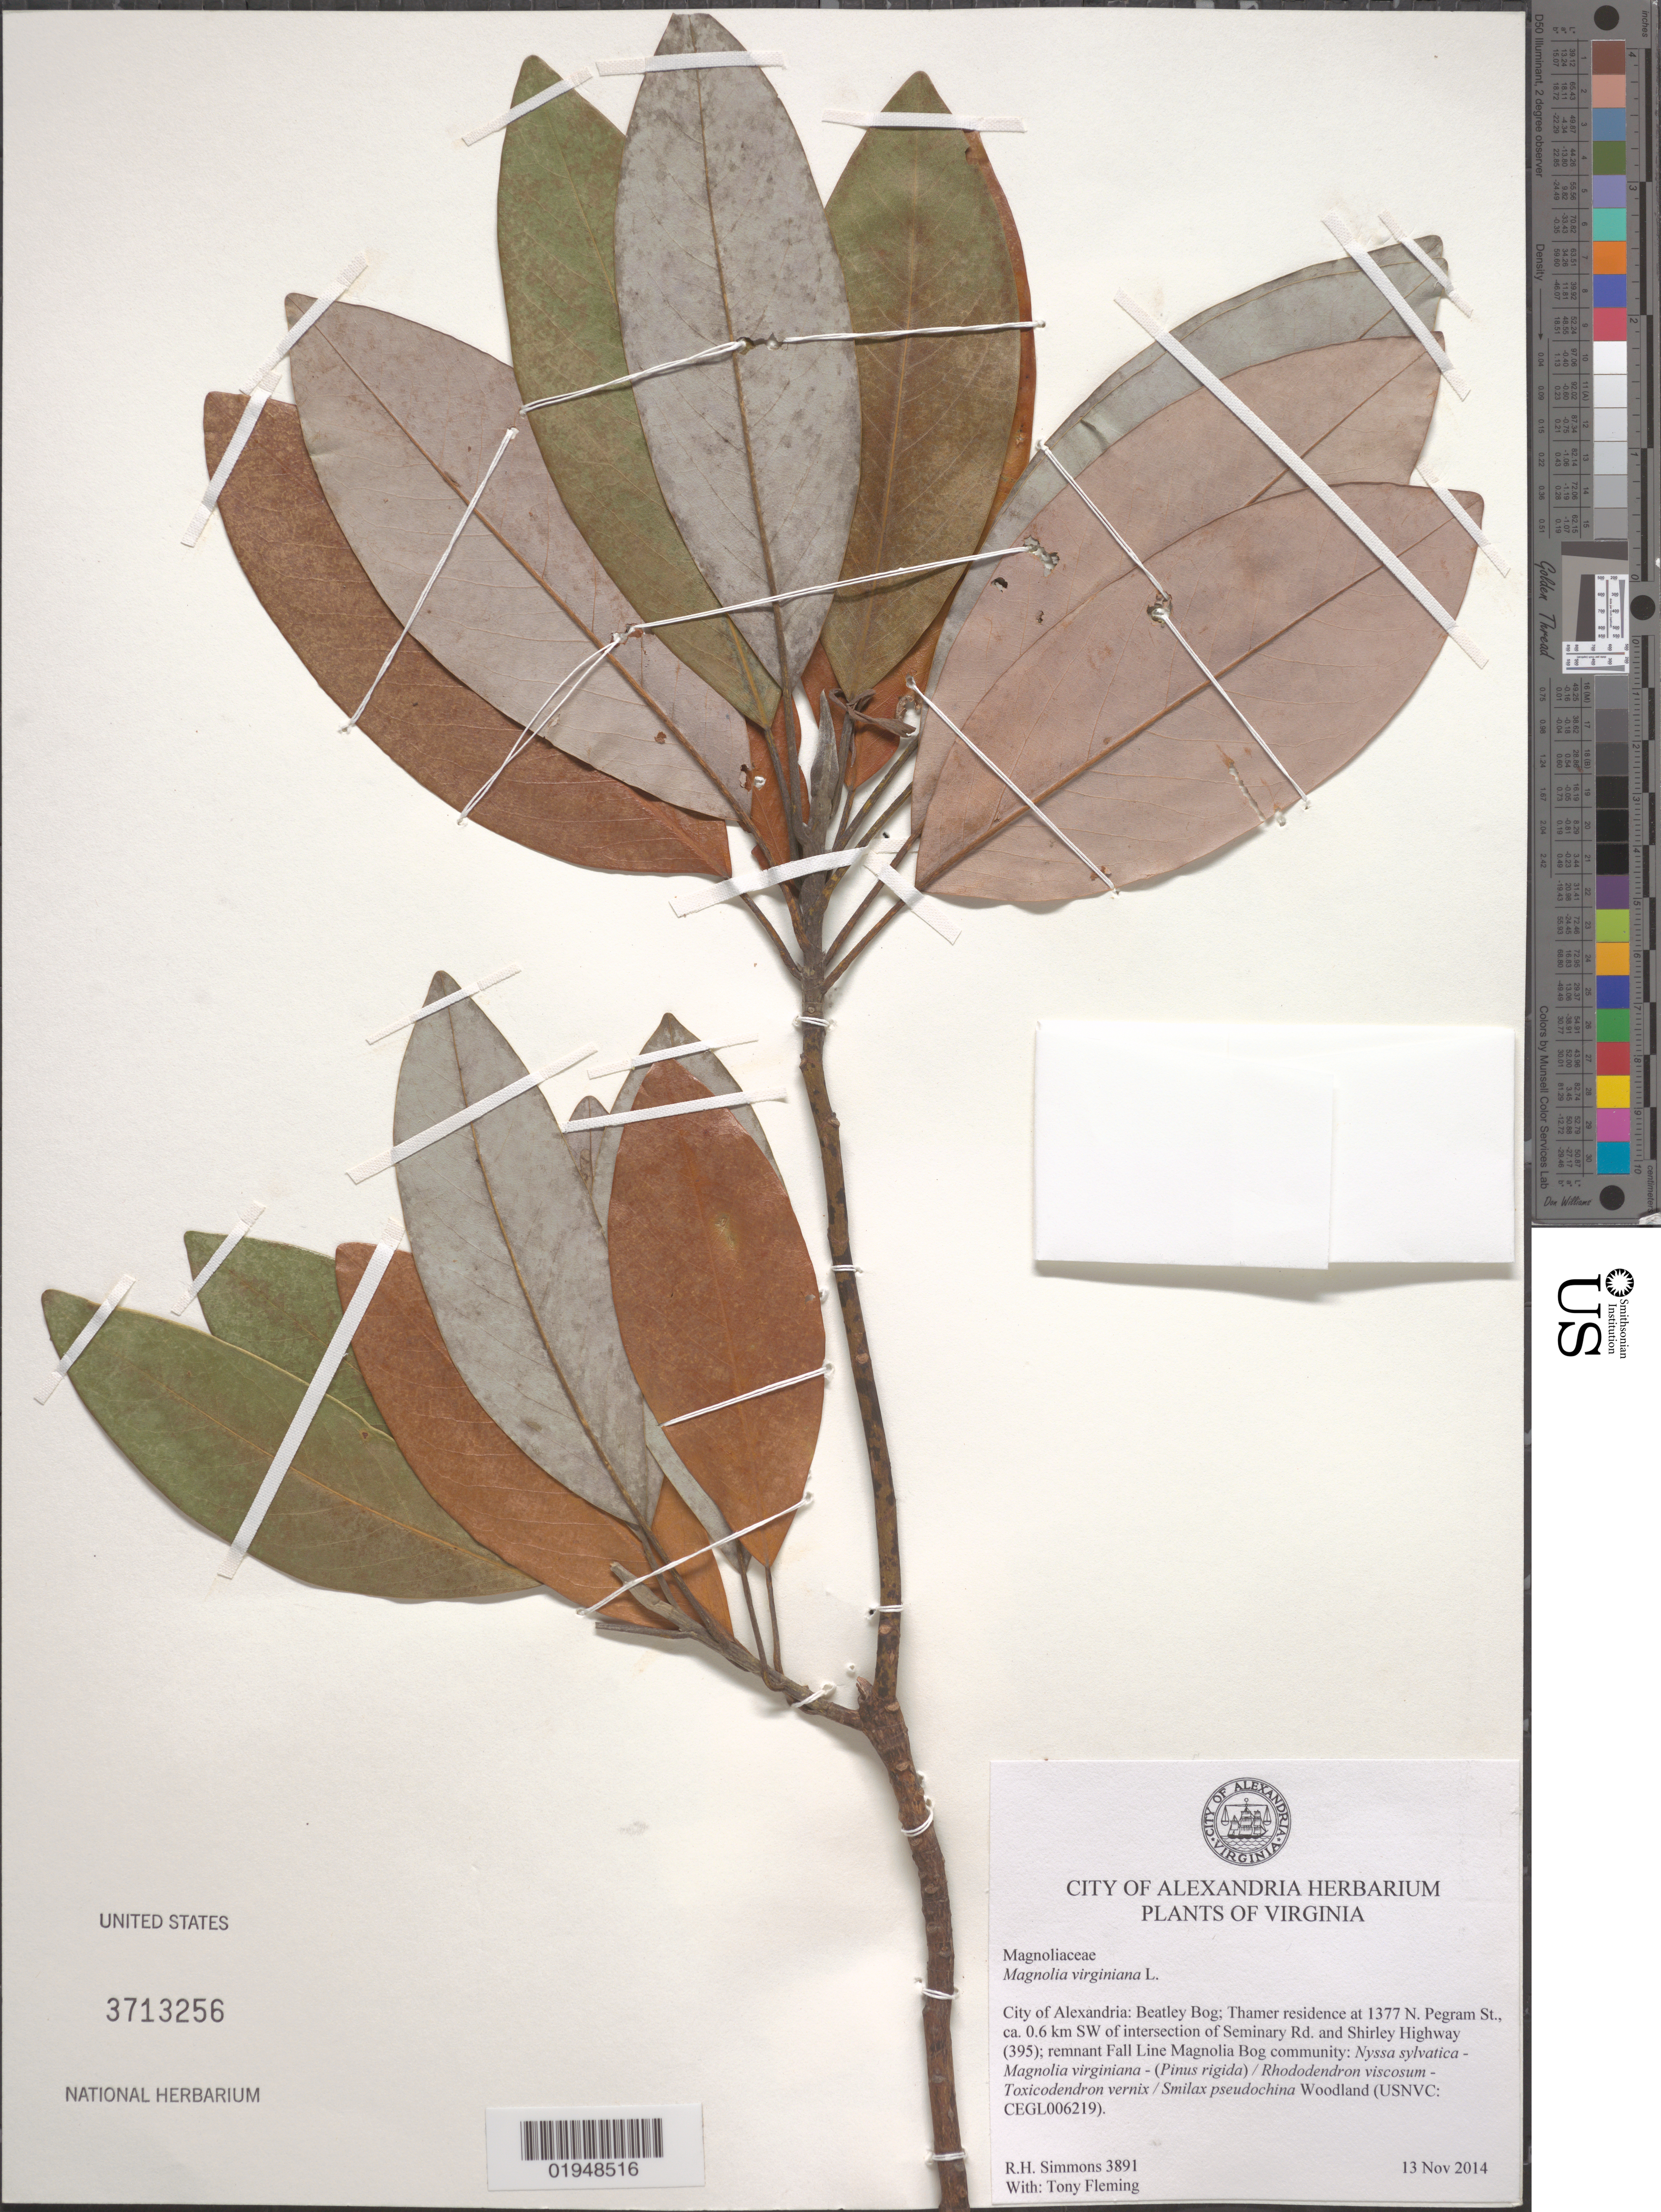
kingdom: Plantae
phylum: Tracheophyta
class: Magnoliopsida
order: Magnoliales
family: Magnoliaceae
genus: Magnolia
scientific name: Magnolia virginiana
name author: L.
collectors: R. H. Simmons & T. Flemming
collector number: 3891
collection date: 2014-11-13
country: United States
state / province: Virginia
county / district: City of Alexandria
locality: Beatley Bog, ca. 0.6 km SW of intersection of Seminary Rd. and Shirley Highway (395), Thamer residence at 1377 N. Pegram St.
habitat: Woodland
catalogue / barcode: US 3713256